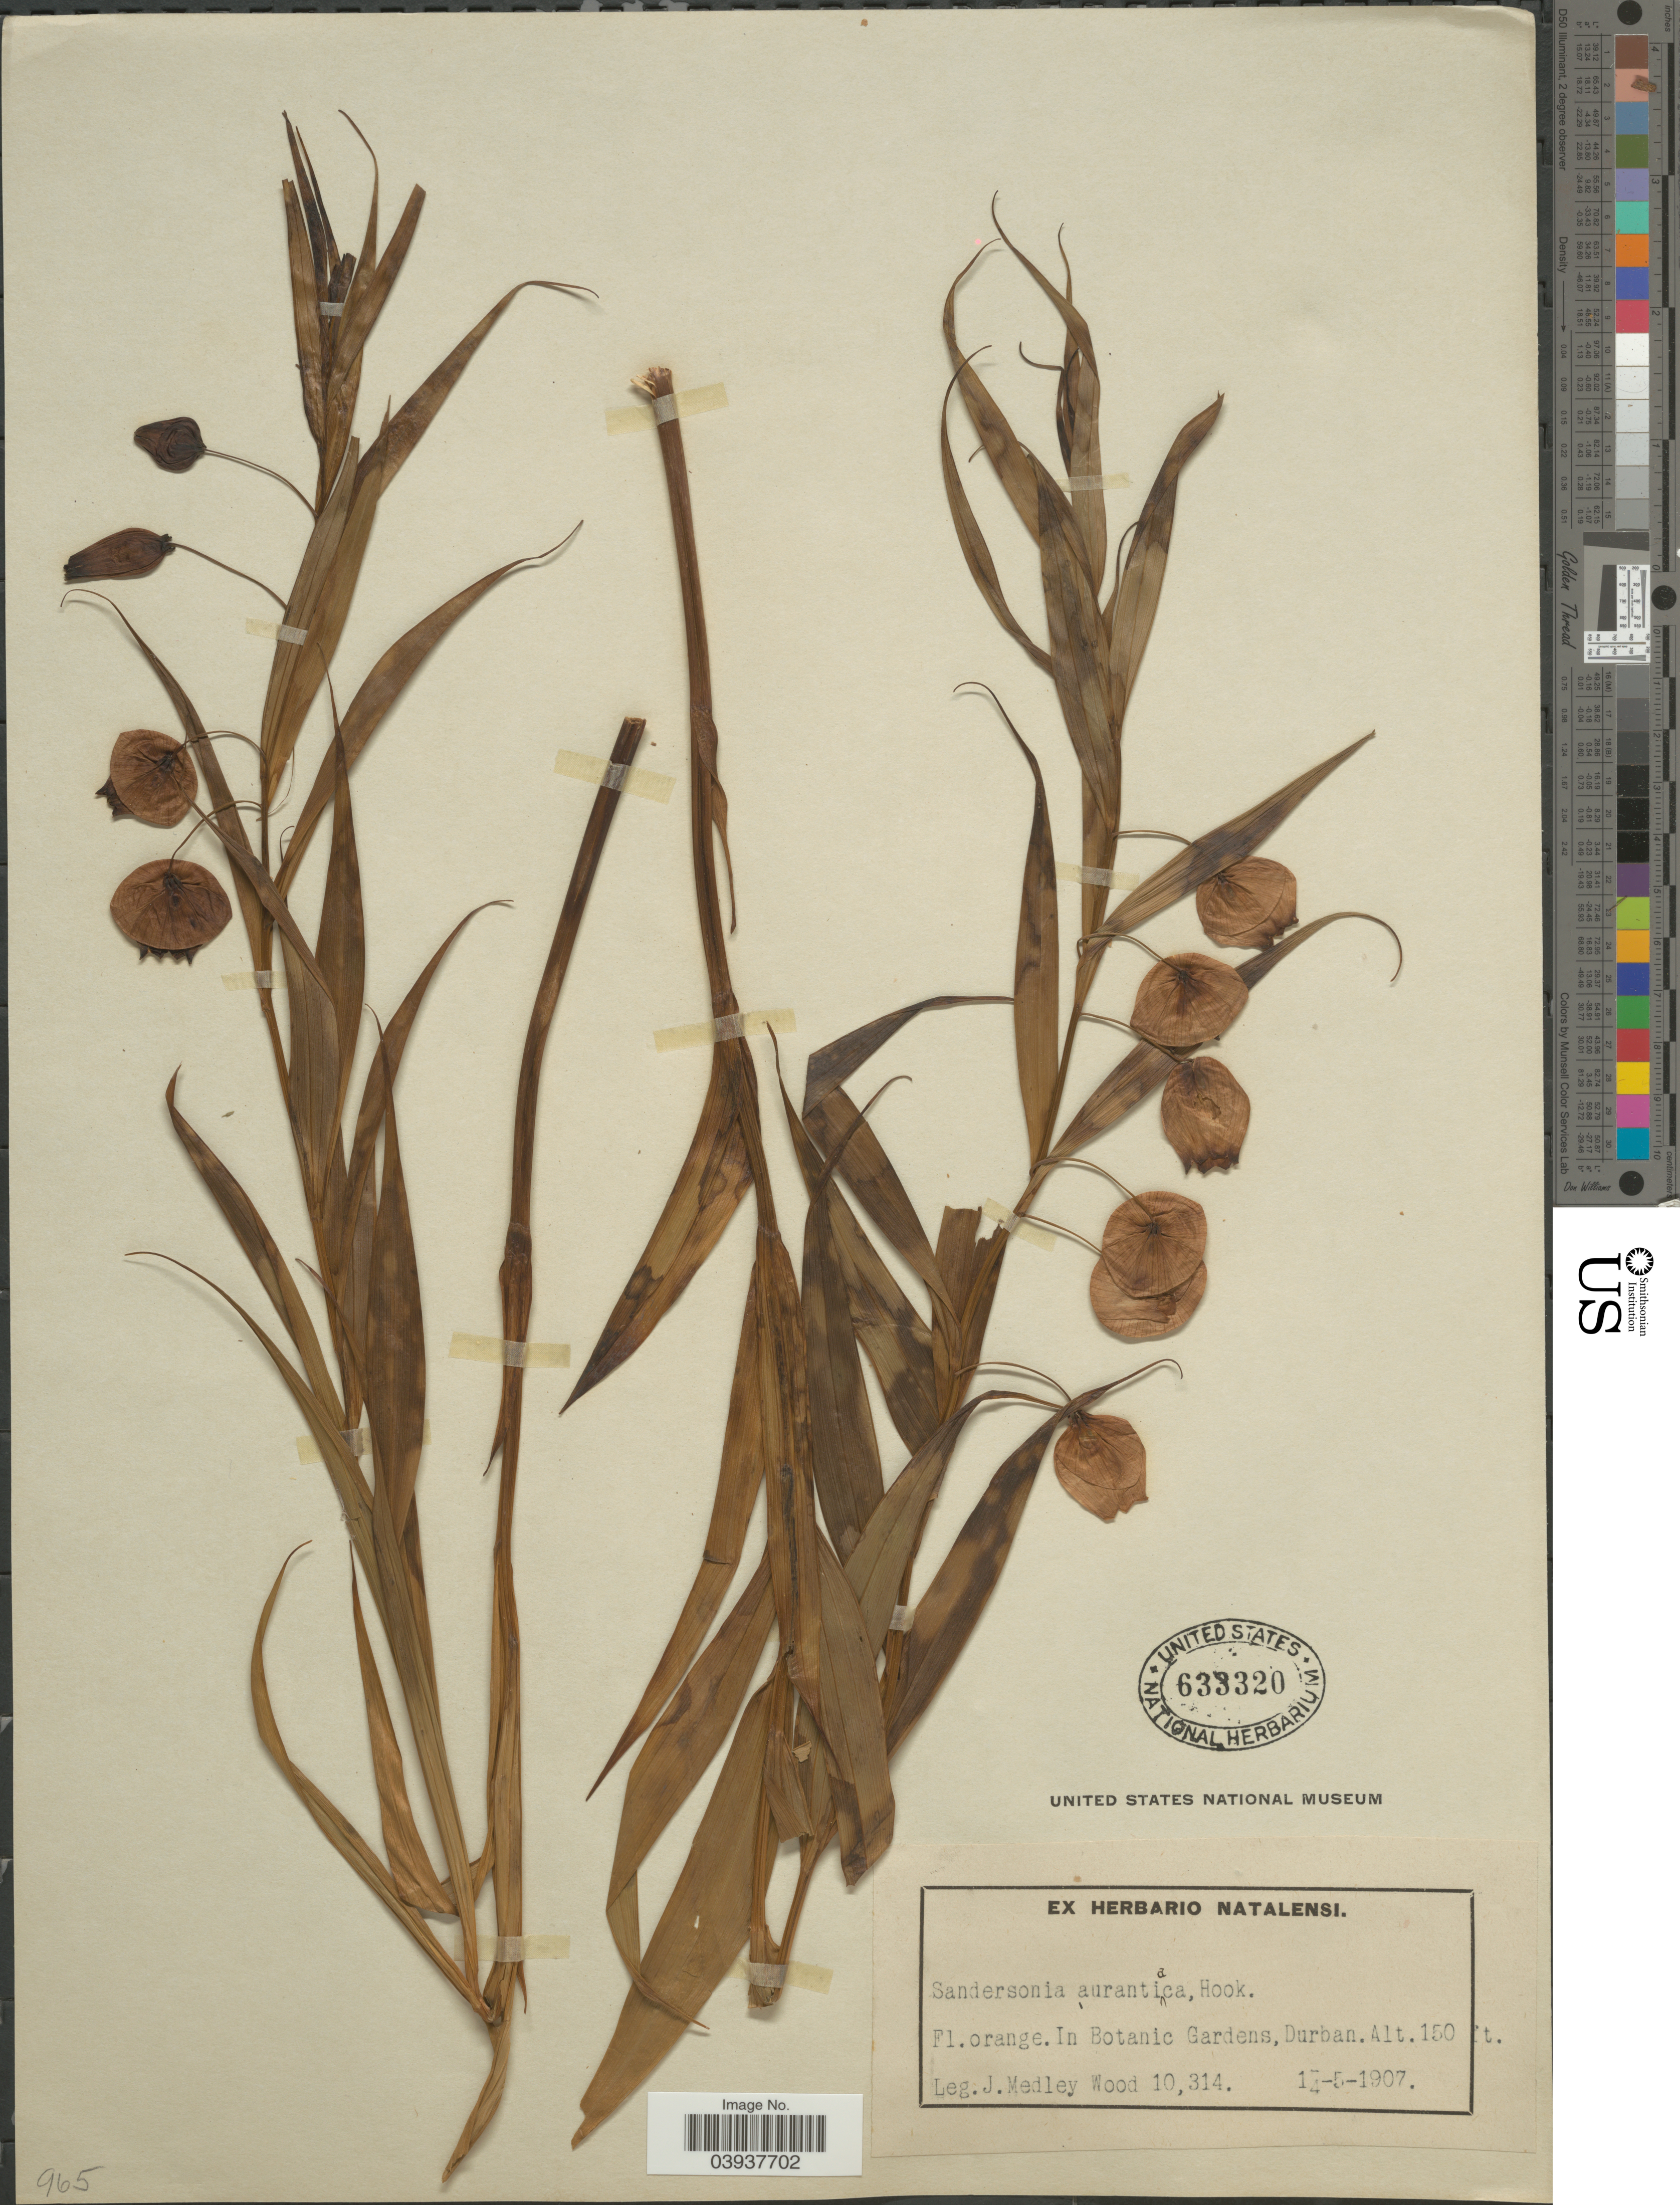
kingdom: Plantae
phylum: Tracheophyta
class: Liliopsida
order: Liliales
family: Colchicaceae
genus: Sandersonia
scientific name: Sandersonia aurantiaca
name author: Hook.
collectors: J. M. Wood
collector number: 10314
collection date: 1907-05-14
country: South Africa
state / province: KwaZulu-Natal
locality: In Botanic Gardens, Durban.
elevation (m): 46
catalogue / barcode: US 633320